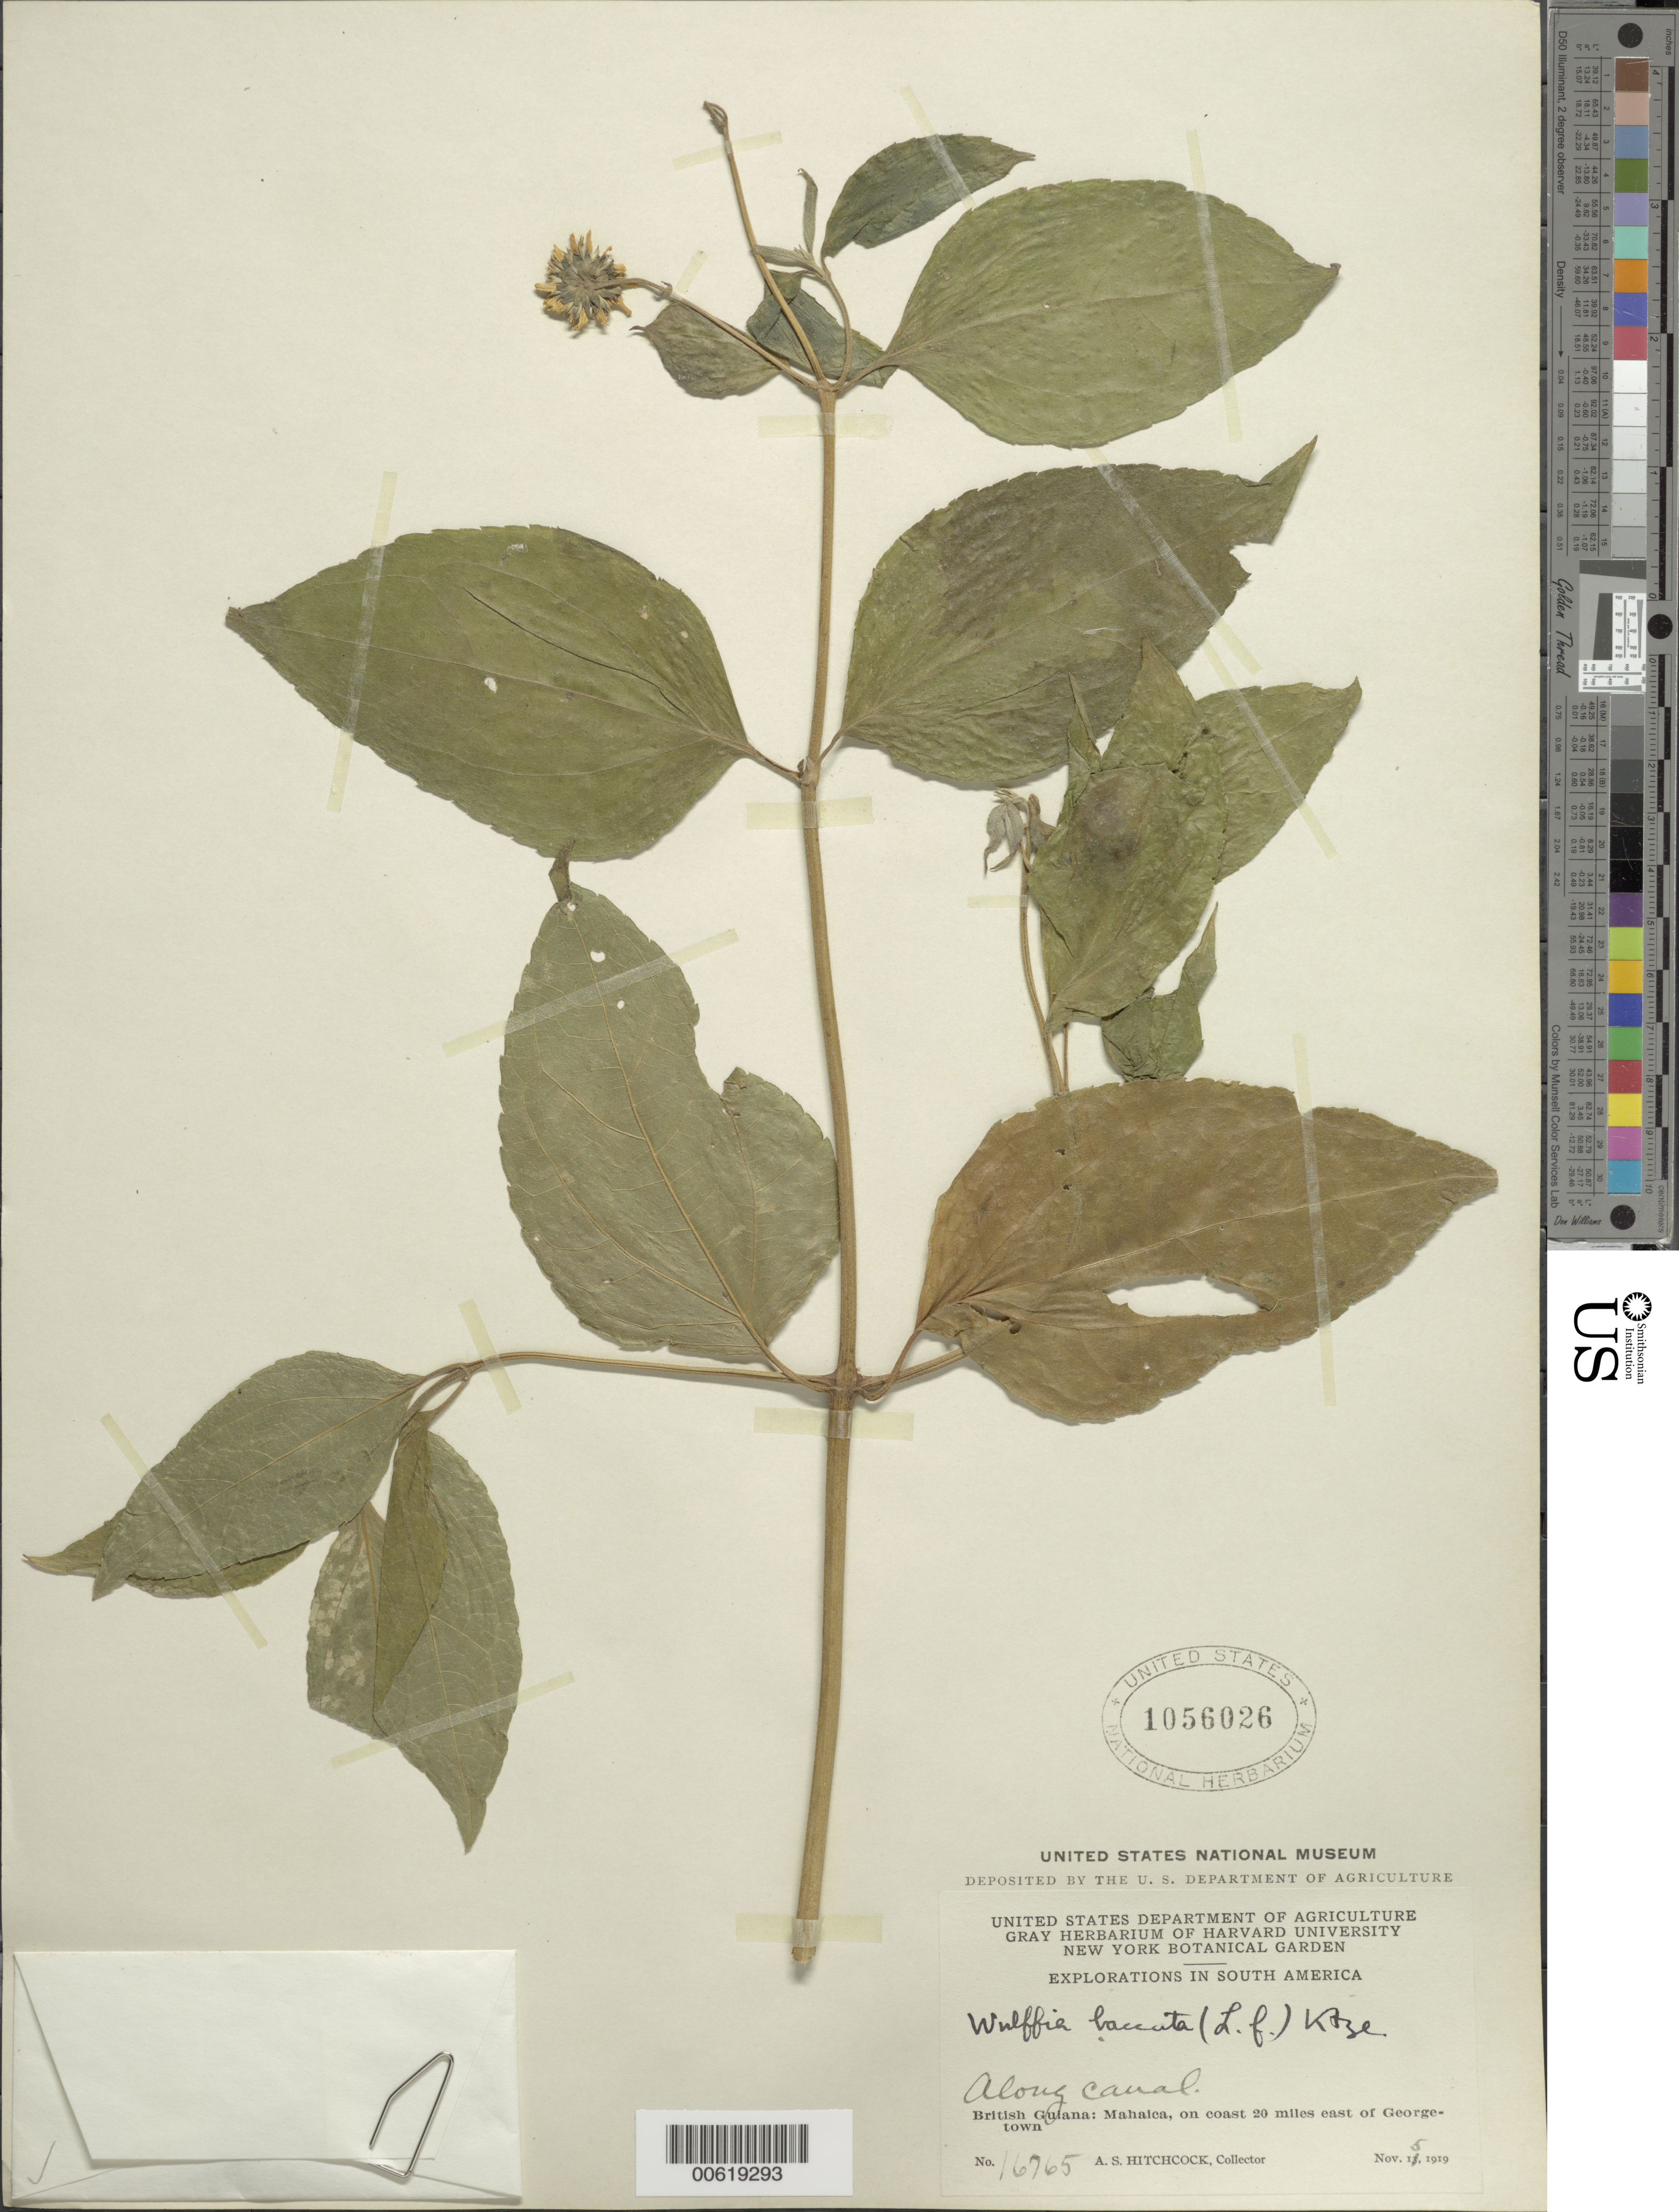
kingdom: Plantae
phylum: Tracheophyta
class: Magnoliopsida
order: Asterales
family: Asteraceae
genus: Wulffia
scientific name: Wulffia baccata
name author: (L. f.) Kuntze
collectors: A. S. Hitchcock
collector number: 16765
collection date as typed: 15-Nov-19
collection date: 1919-11-15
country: Guyana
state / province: Demerara-Mahaica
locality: Mahaica, on coast 20 miles east of Georgetown; just W of mouth of Mahaica R. at ocean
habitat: along canal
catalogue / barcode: US 1056026